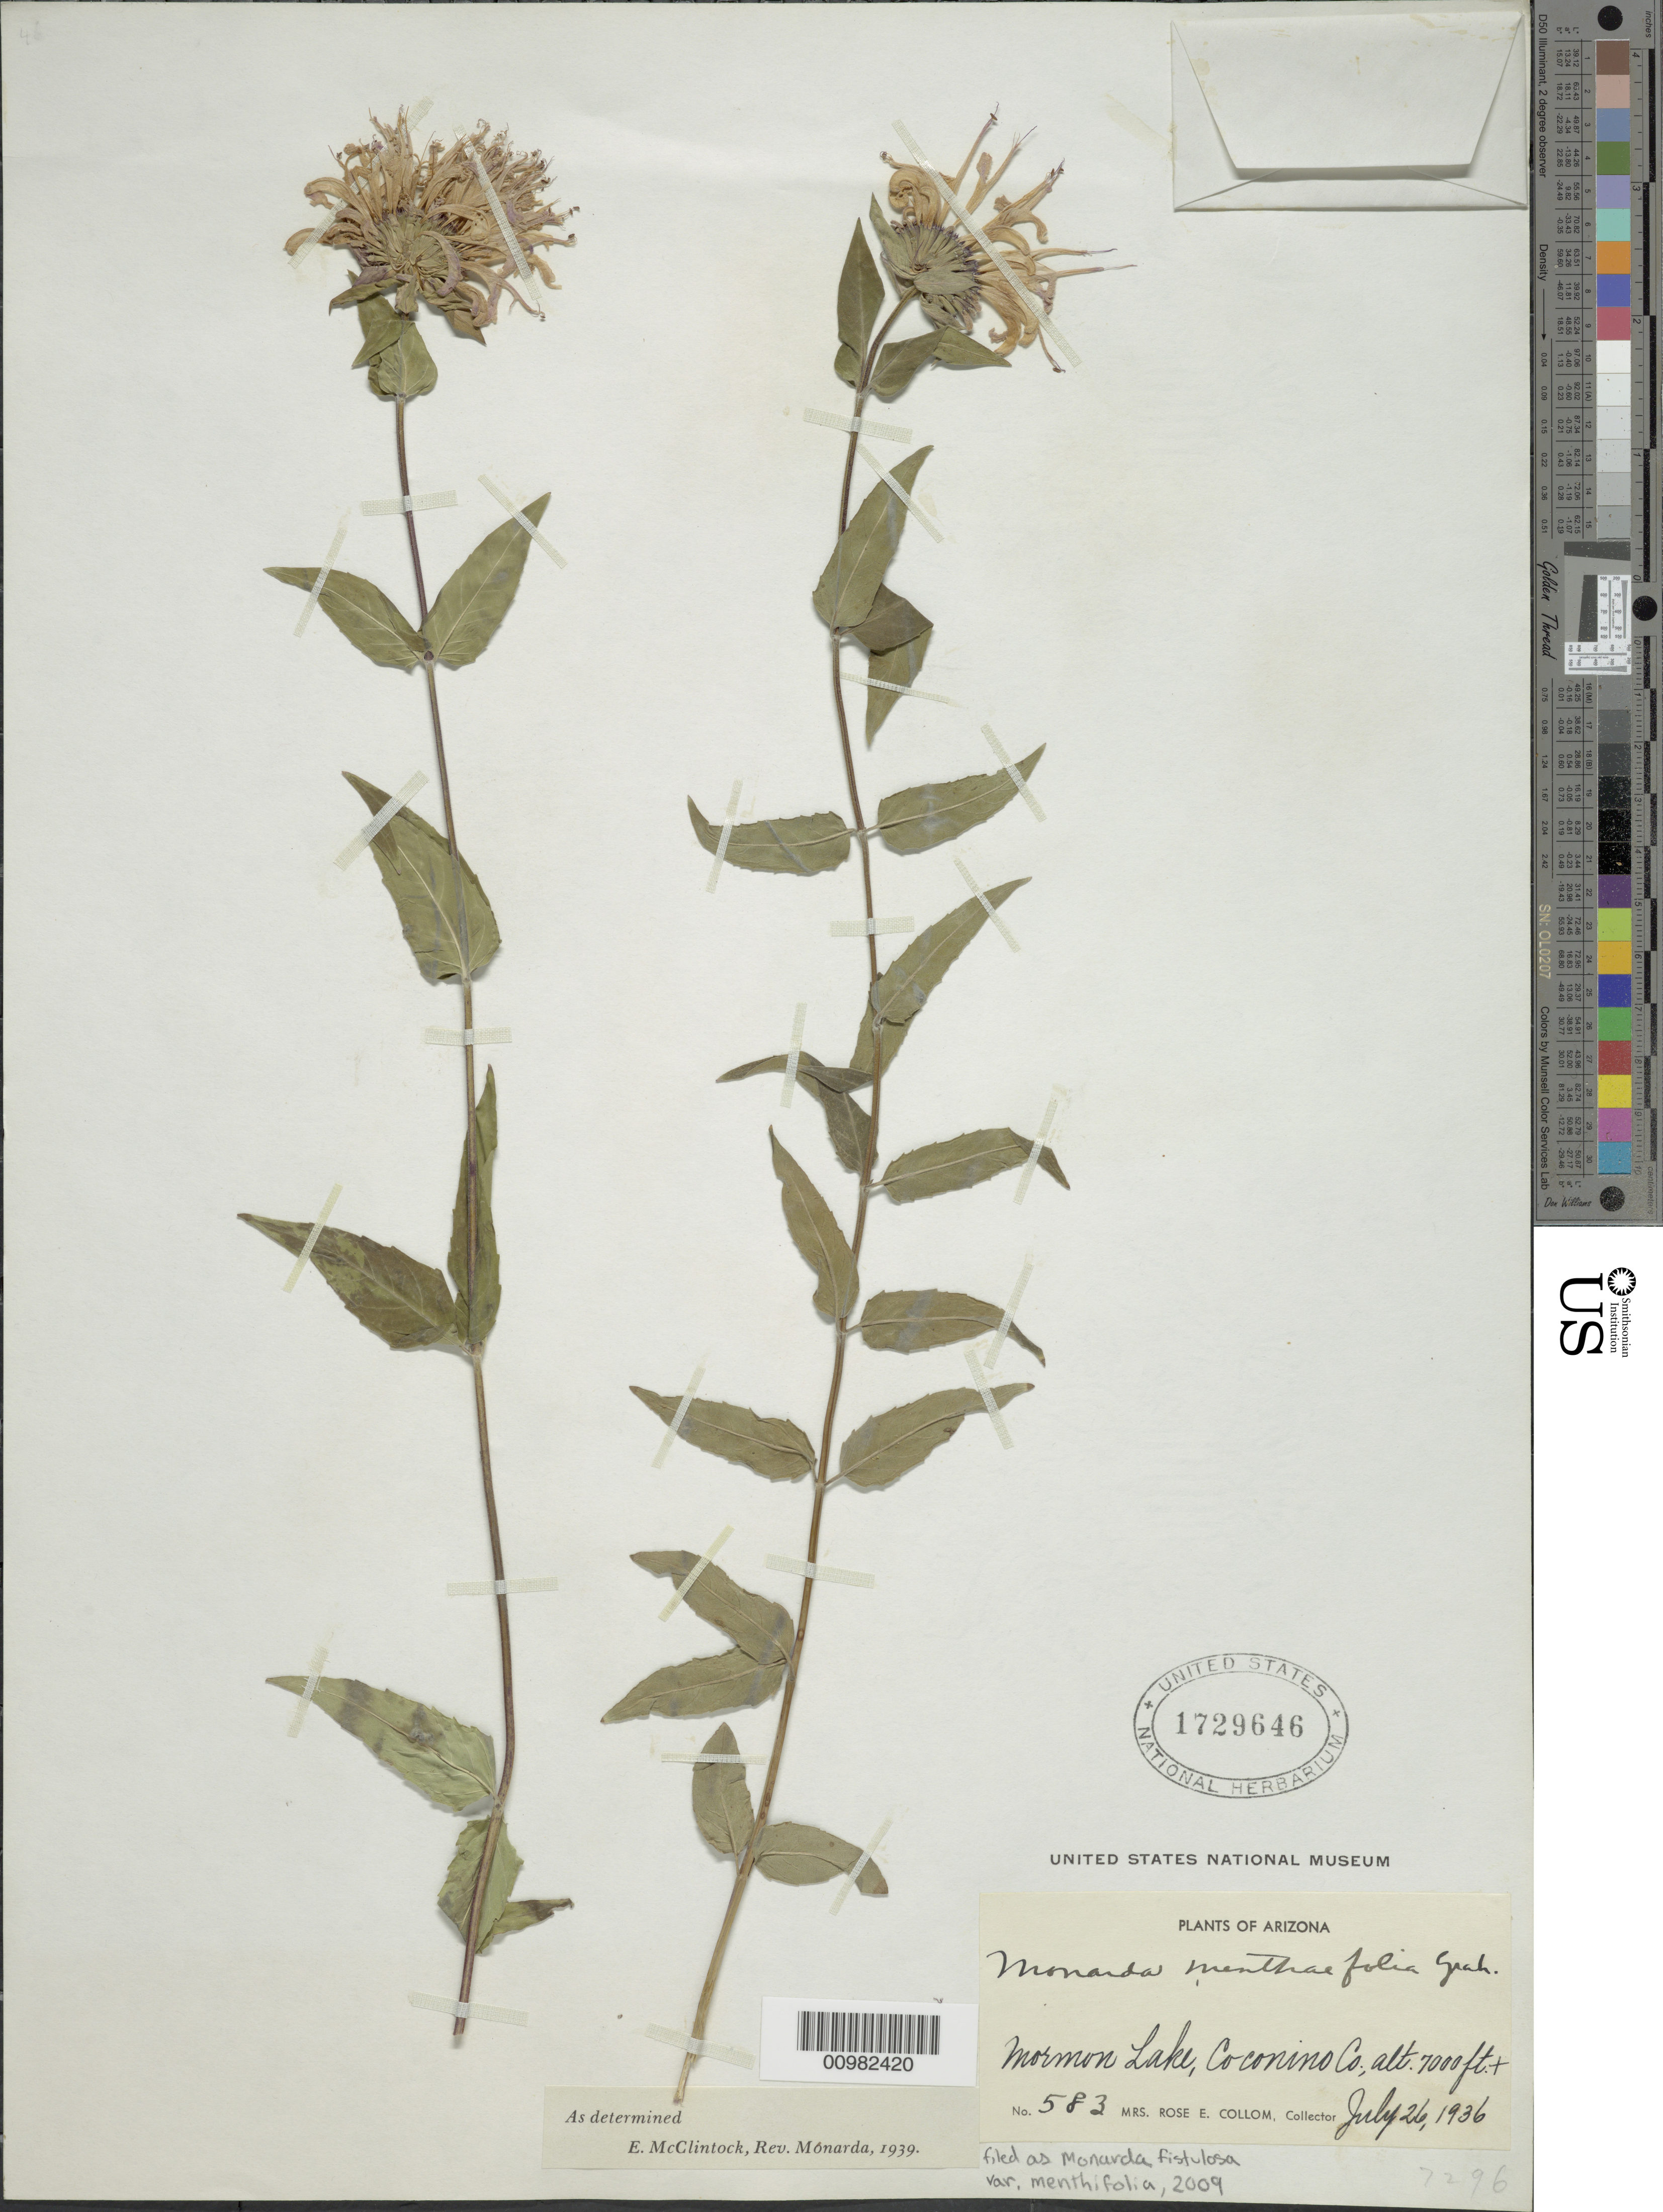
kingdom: Plantae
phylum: Tracheophyta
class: Magnoliopsida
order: Lamiales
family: Lamiaceae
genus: Monarda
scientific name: Monarda fistulosa var. menthifolia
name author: (Graham) Fernald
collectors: R. E. Collom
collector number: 583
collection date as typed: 26 Jul 1936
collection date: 1936-07-26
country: United States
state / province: Arizona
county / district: Coconino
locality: Mormon Lake.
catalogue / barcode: US 1729646